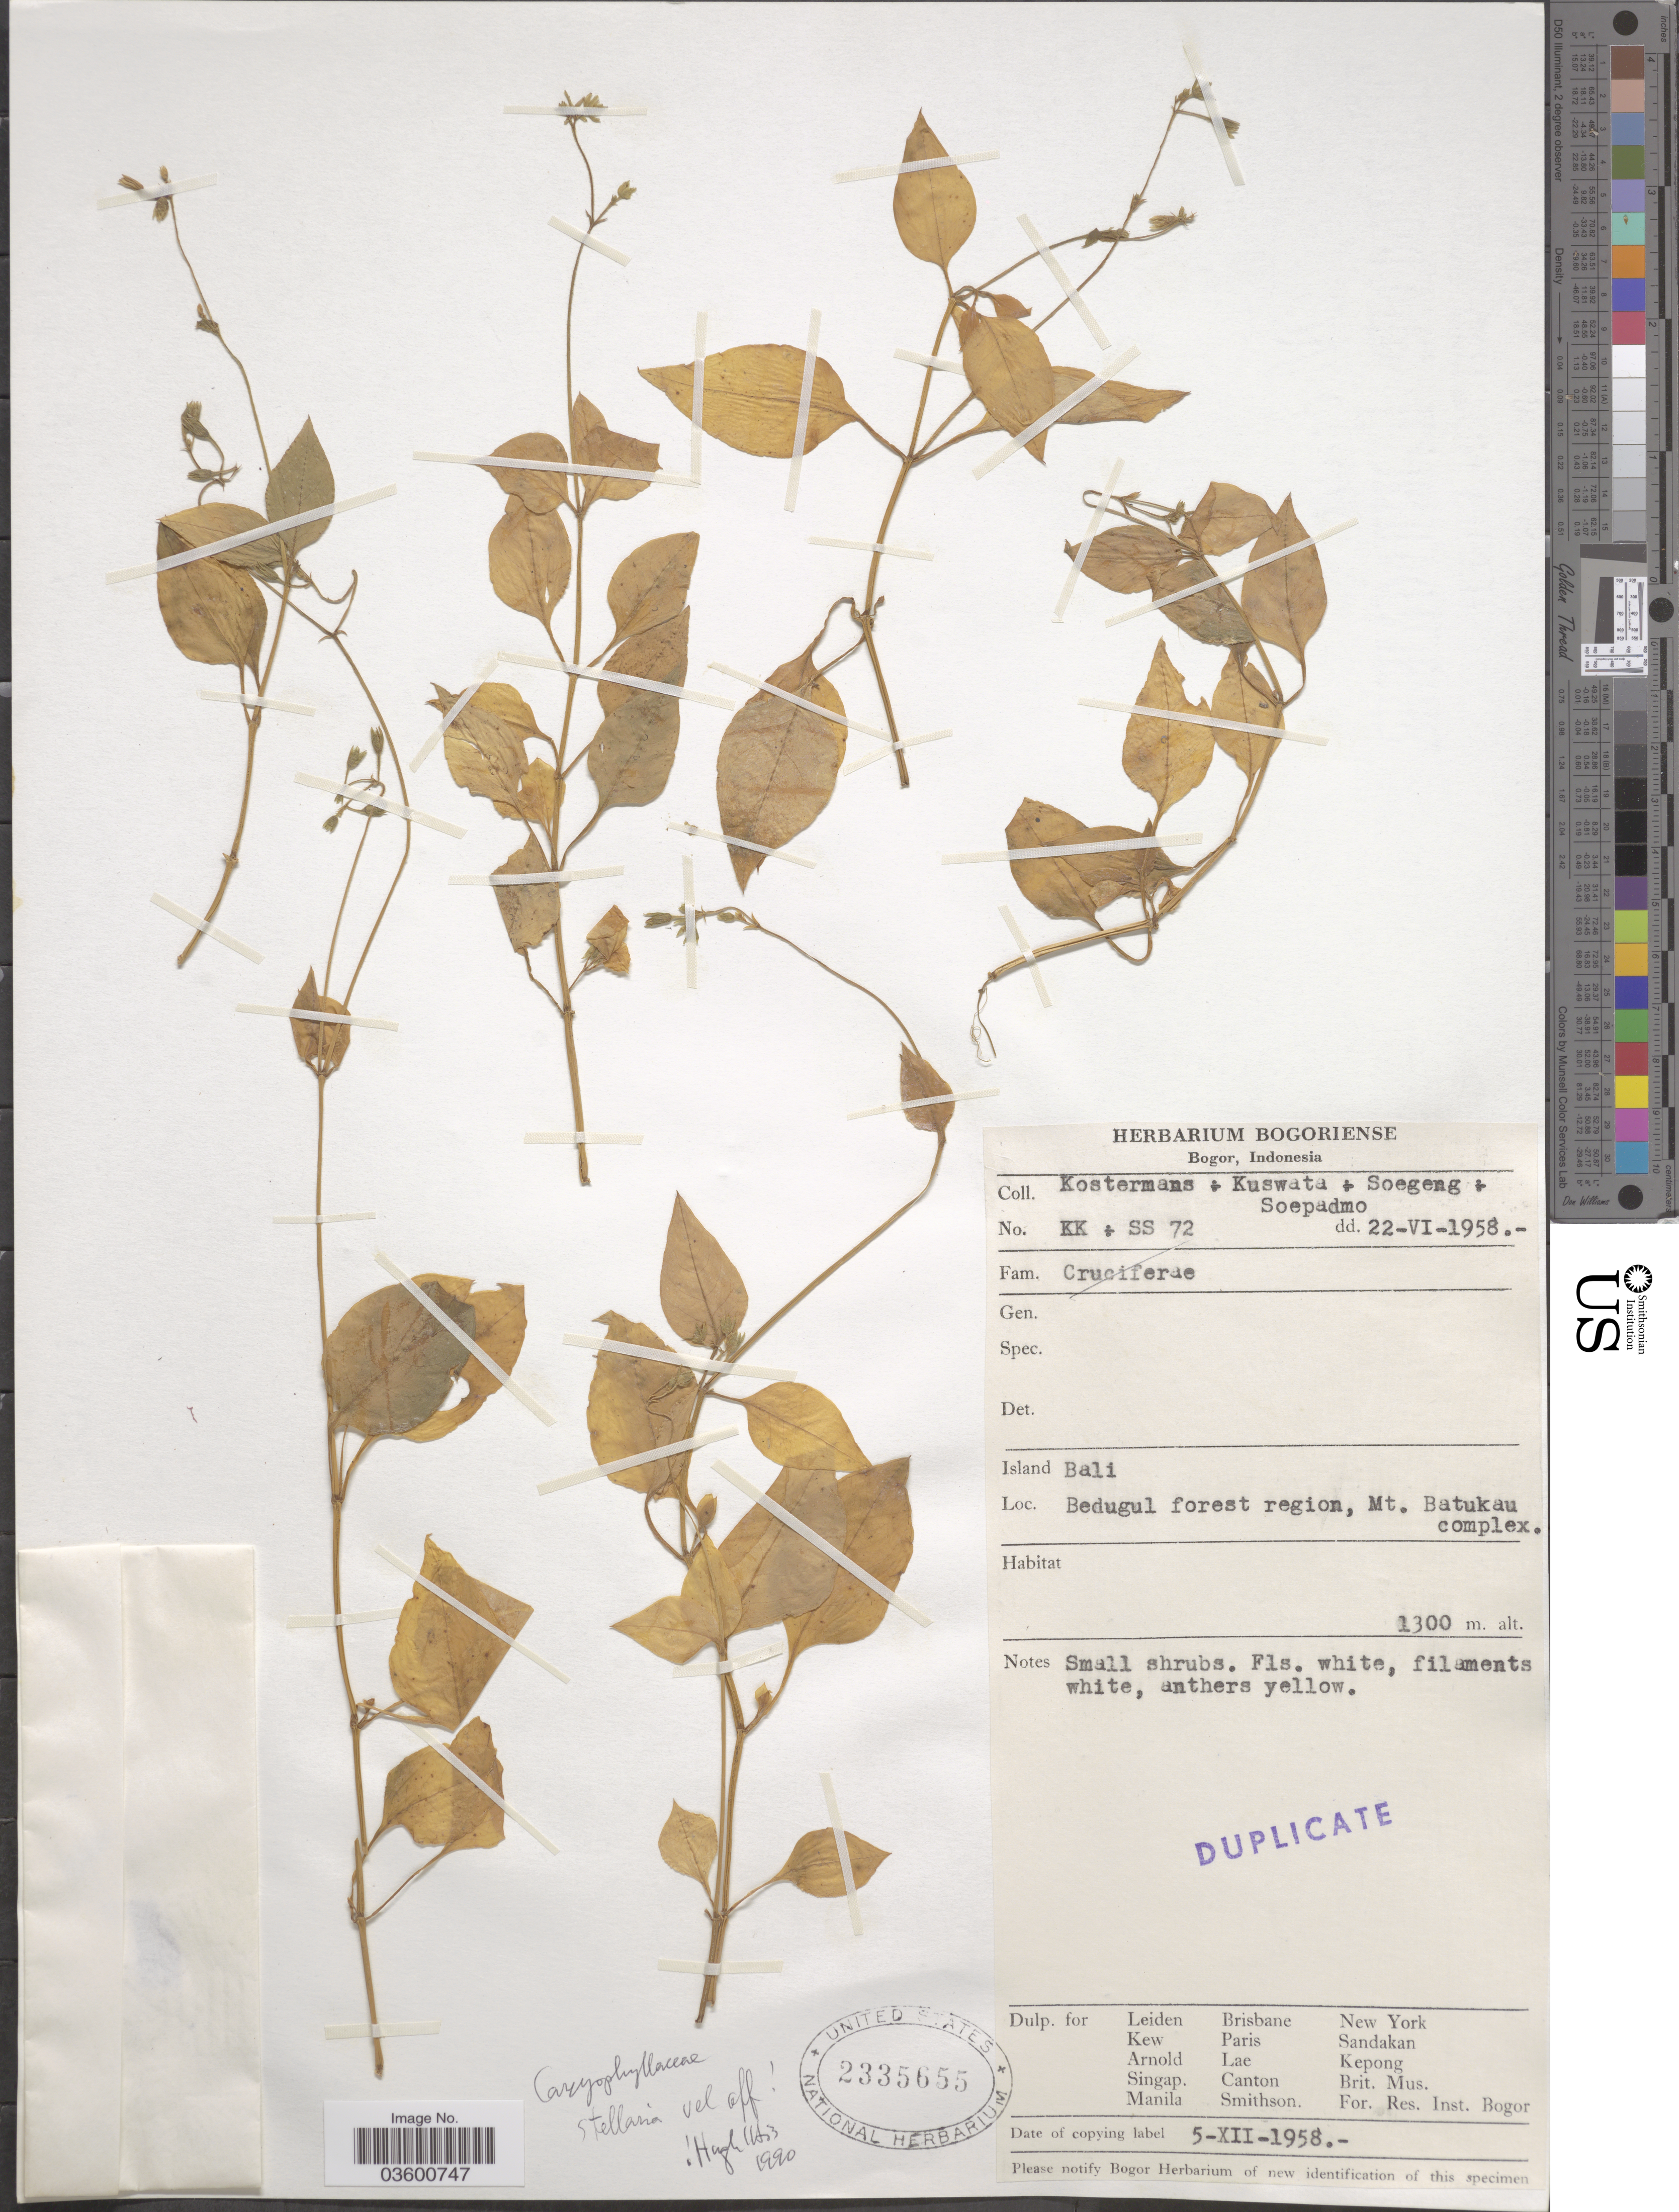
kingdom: Plantae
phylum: Tracheophyta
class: Magnoliopsida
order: Caryophyllales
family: Caryophyllaceae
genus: Stellaria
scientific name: Stellaria sp.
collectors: Kostermans, -. Kuswata, -. Soegeng & -. Soepadmo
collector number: KK/ SS72*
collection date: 1958-06-22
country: Indonesia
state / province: Nusa Tenggara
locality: Island Bali. Bedugul forest region, Mt. Batukau complex.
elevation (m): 1300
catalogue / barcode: US 2335655